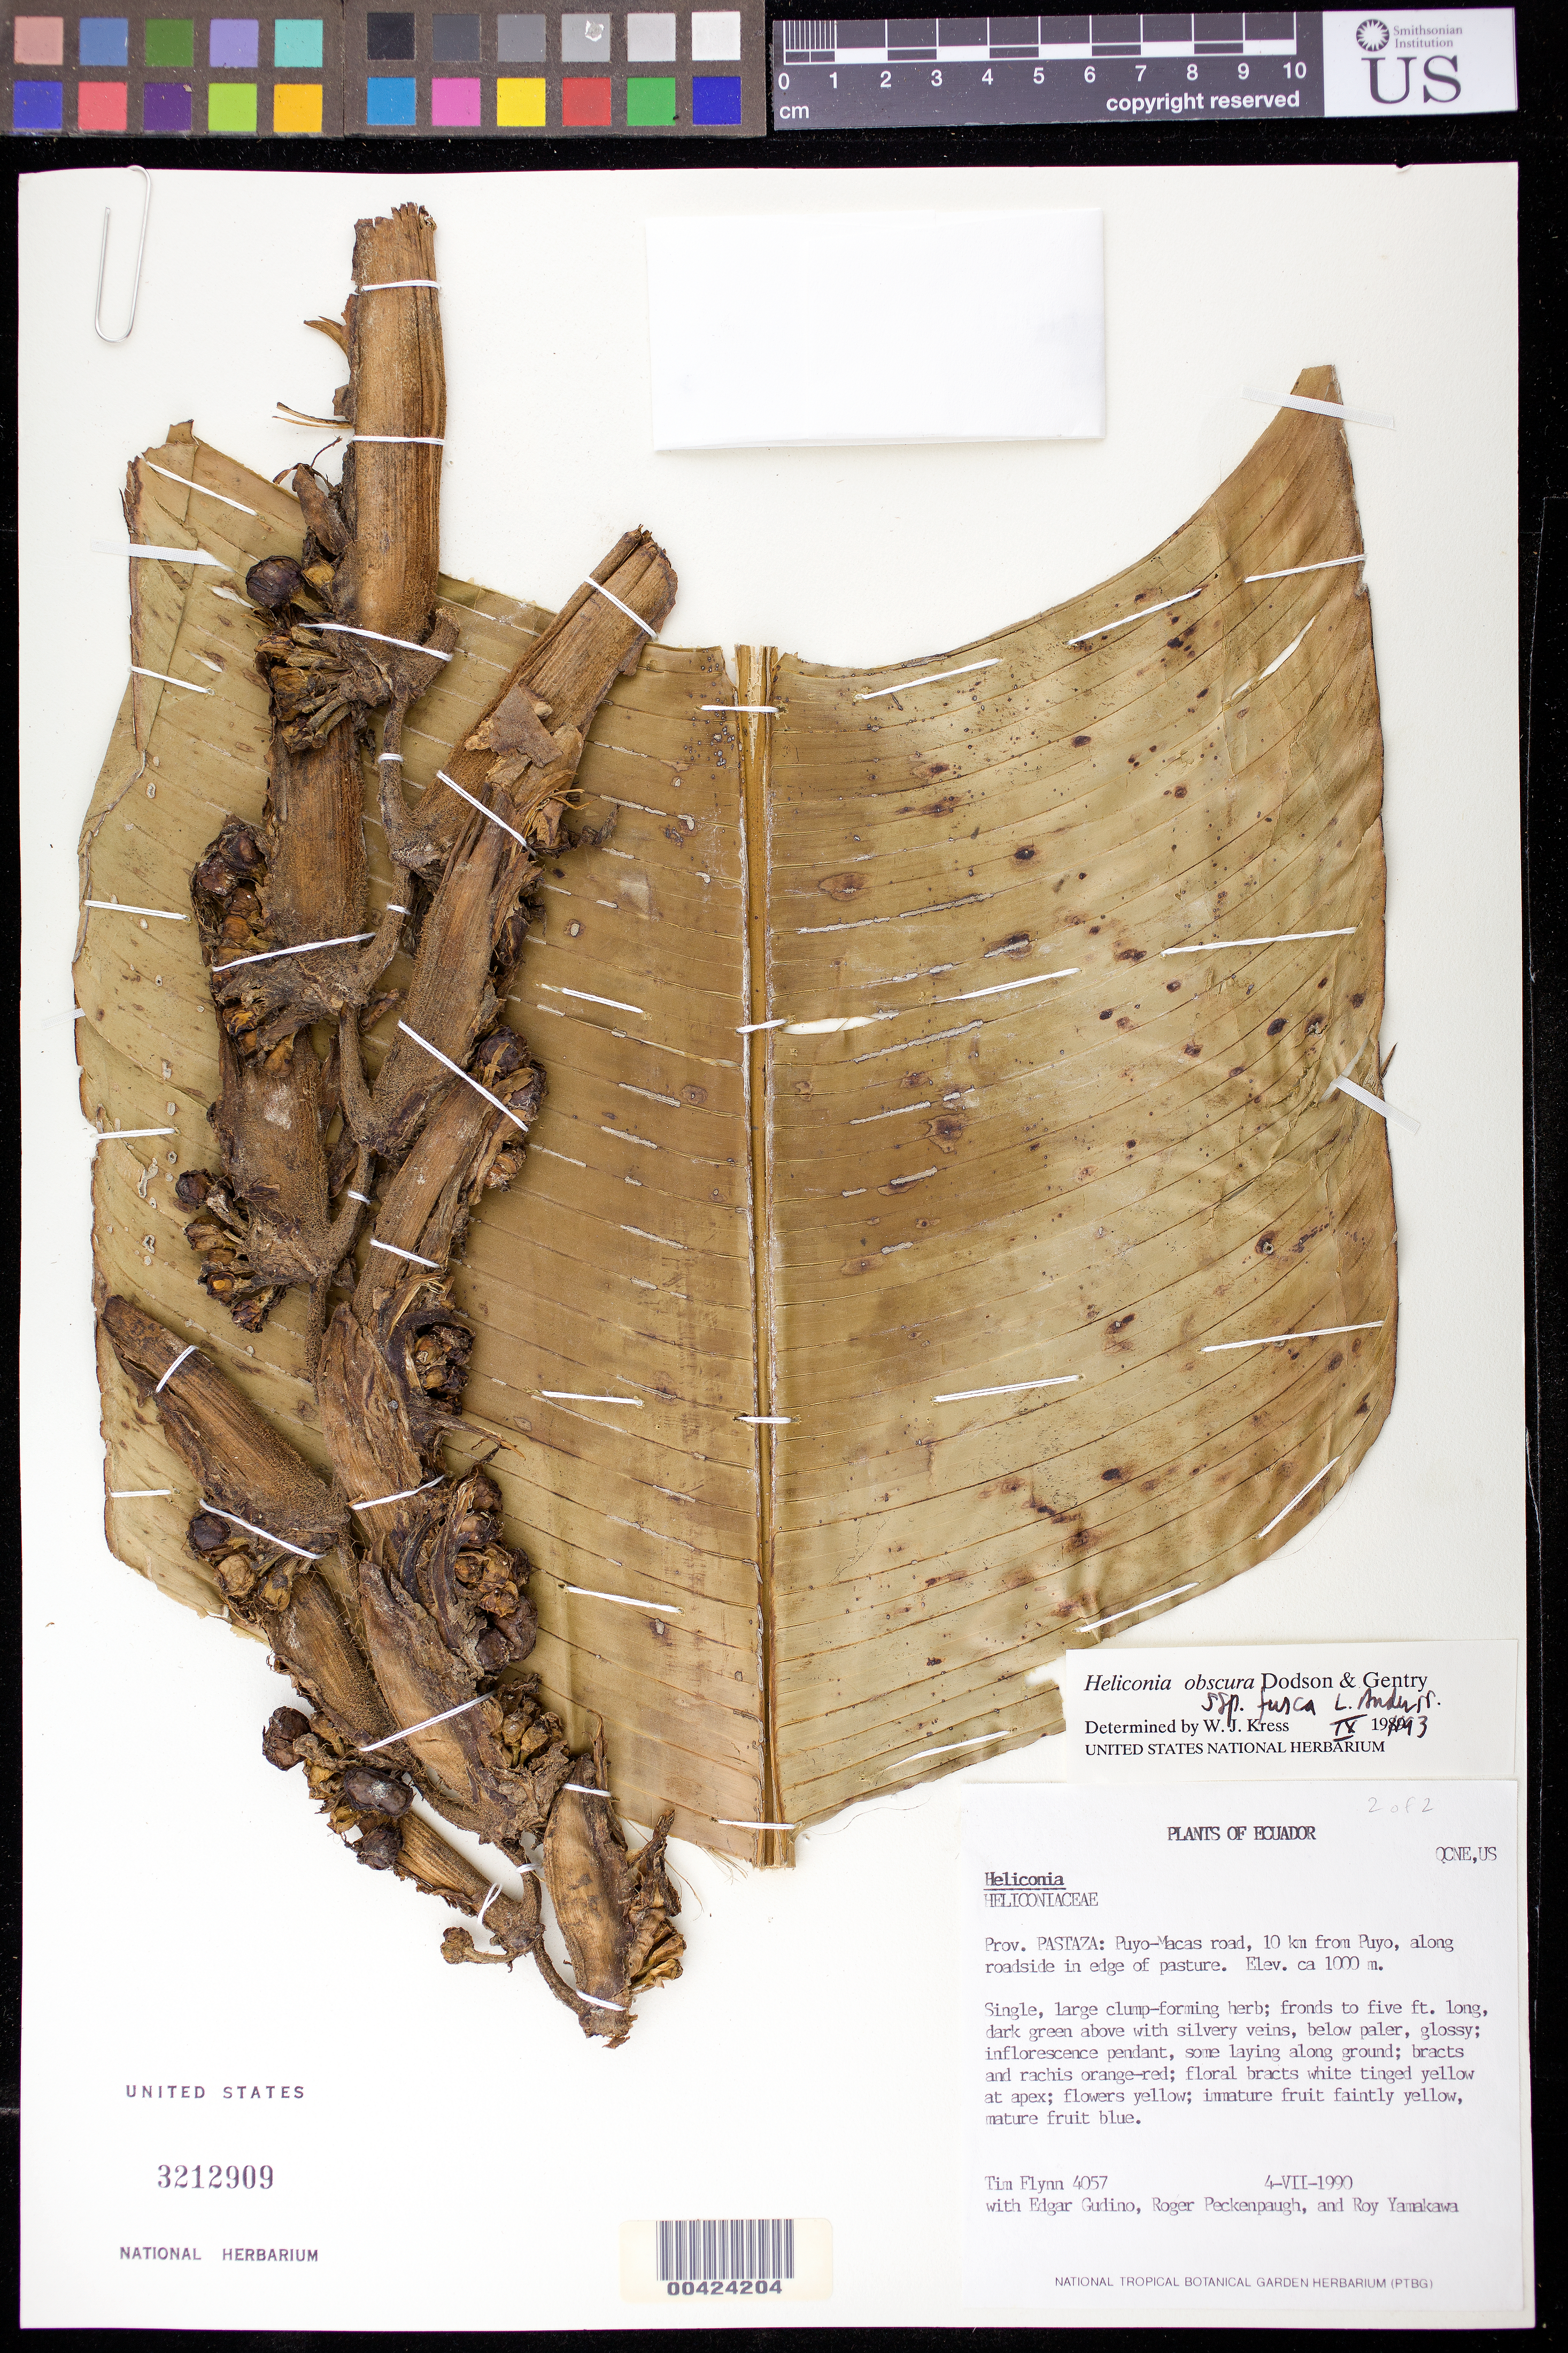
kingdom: Plantae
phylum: Tracheophyta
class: Liliopsida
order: Zingiberales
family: Heliconiaceae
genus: Heliconia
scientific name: Heliconia obscura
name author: Dodson & Gentry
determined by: Kress, W. J., (US), Smithsonian Institution - National Museum of Natural History (UNITED STATES)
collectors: T. W. Flynn, E. Gudiño, R. Peckinpaugh & R. Yamakawa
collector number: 4057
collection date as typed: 04 Jul 1990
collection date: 1990-07-04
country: Ecuador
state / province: Pastaza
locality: Puyo - macas road, 10 km from Puyo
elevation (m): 1000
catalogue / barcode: US 3212909